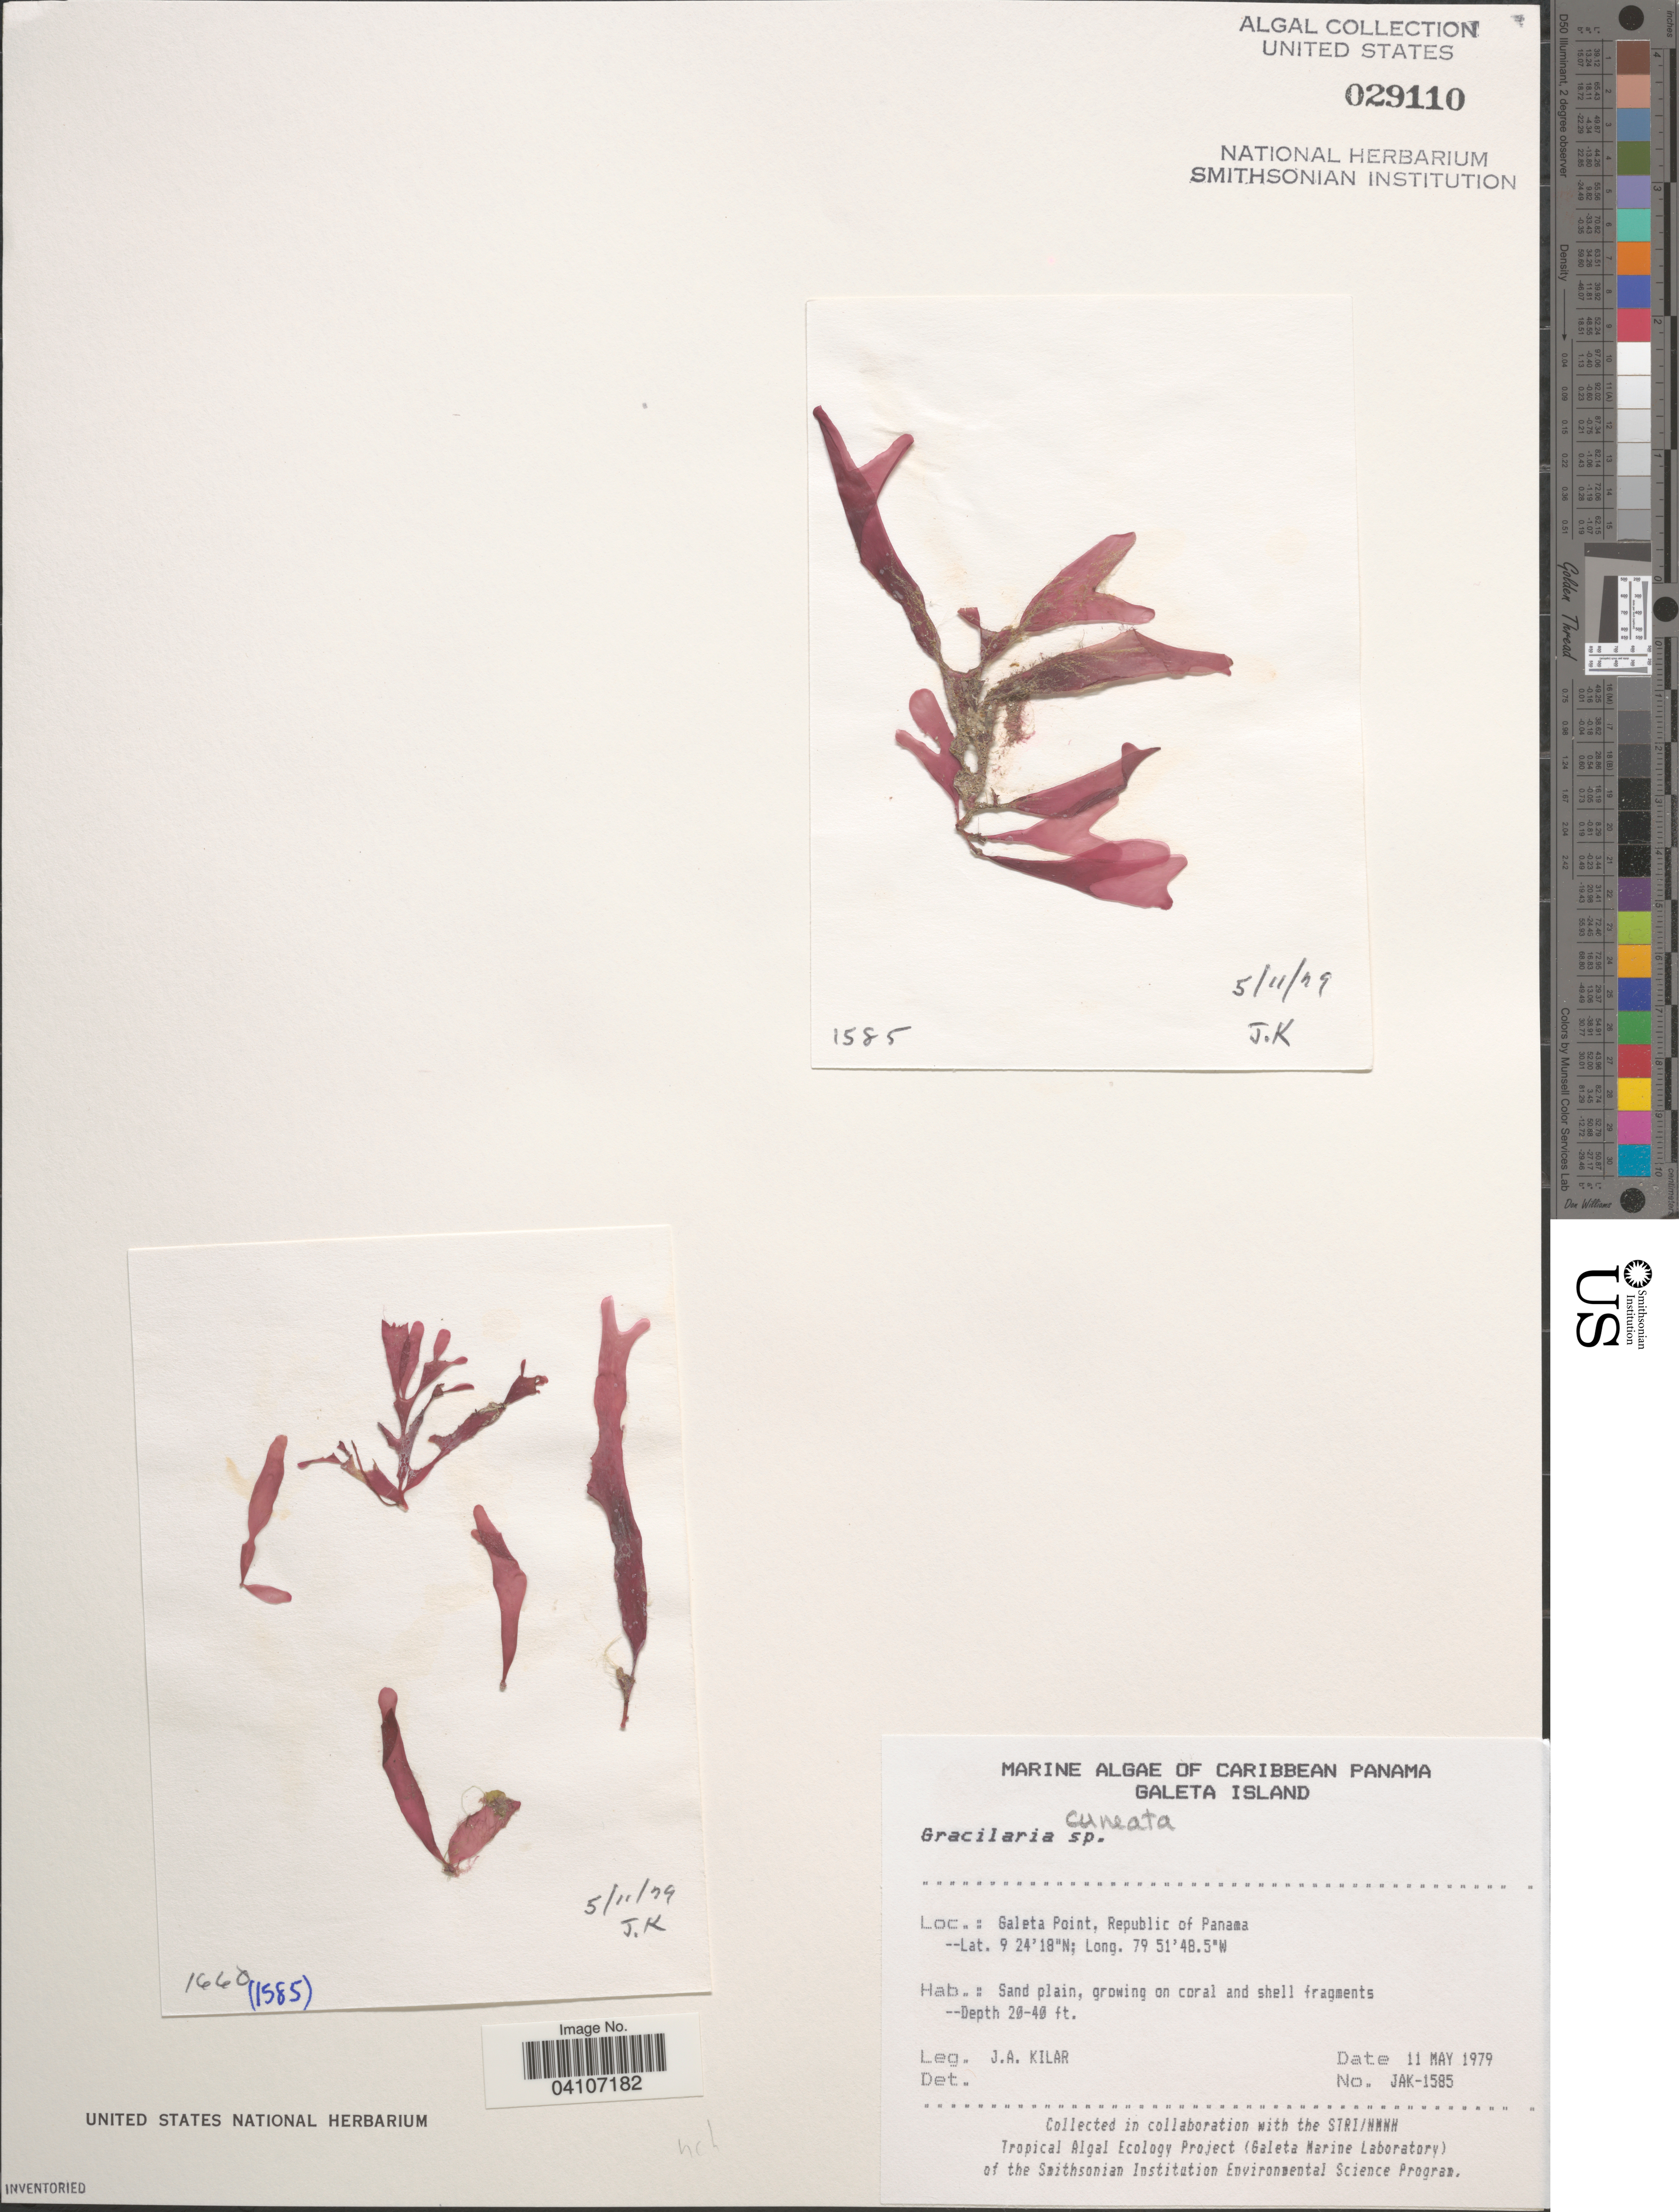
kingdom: Plantae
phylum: Rhodophyta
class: Florideophyceae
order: Gracilariales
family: Gracilariaceae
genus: Gracilaria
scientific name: Gracilaria cuneata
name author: Aresch.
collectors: J. A. Kilar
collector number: JAK-1585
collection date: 1979-05-11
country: Panama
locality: Caribbean Panama. Galeta Island. Galeta Point, Republic of Panama.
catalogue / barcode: US 29110